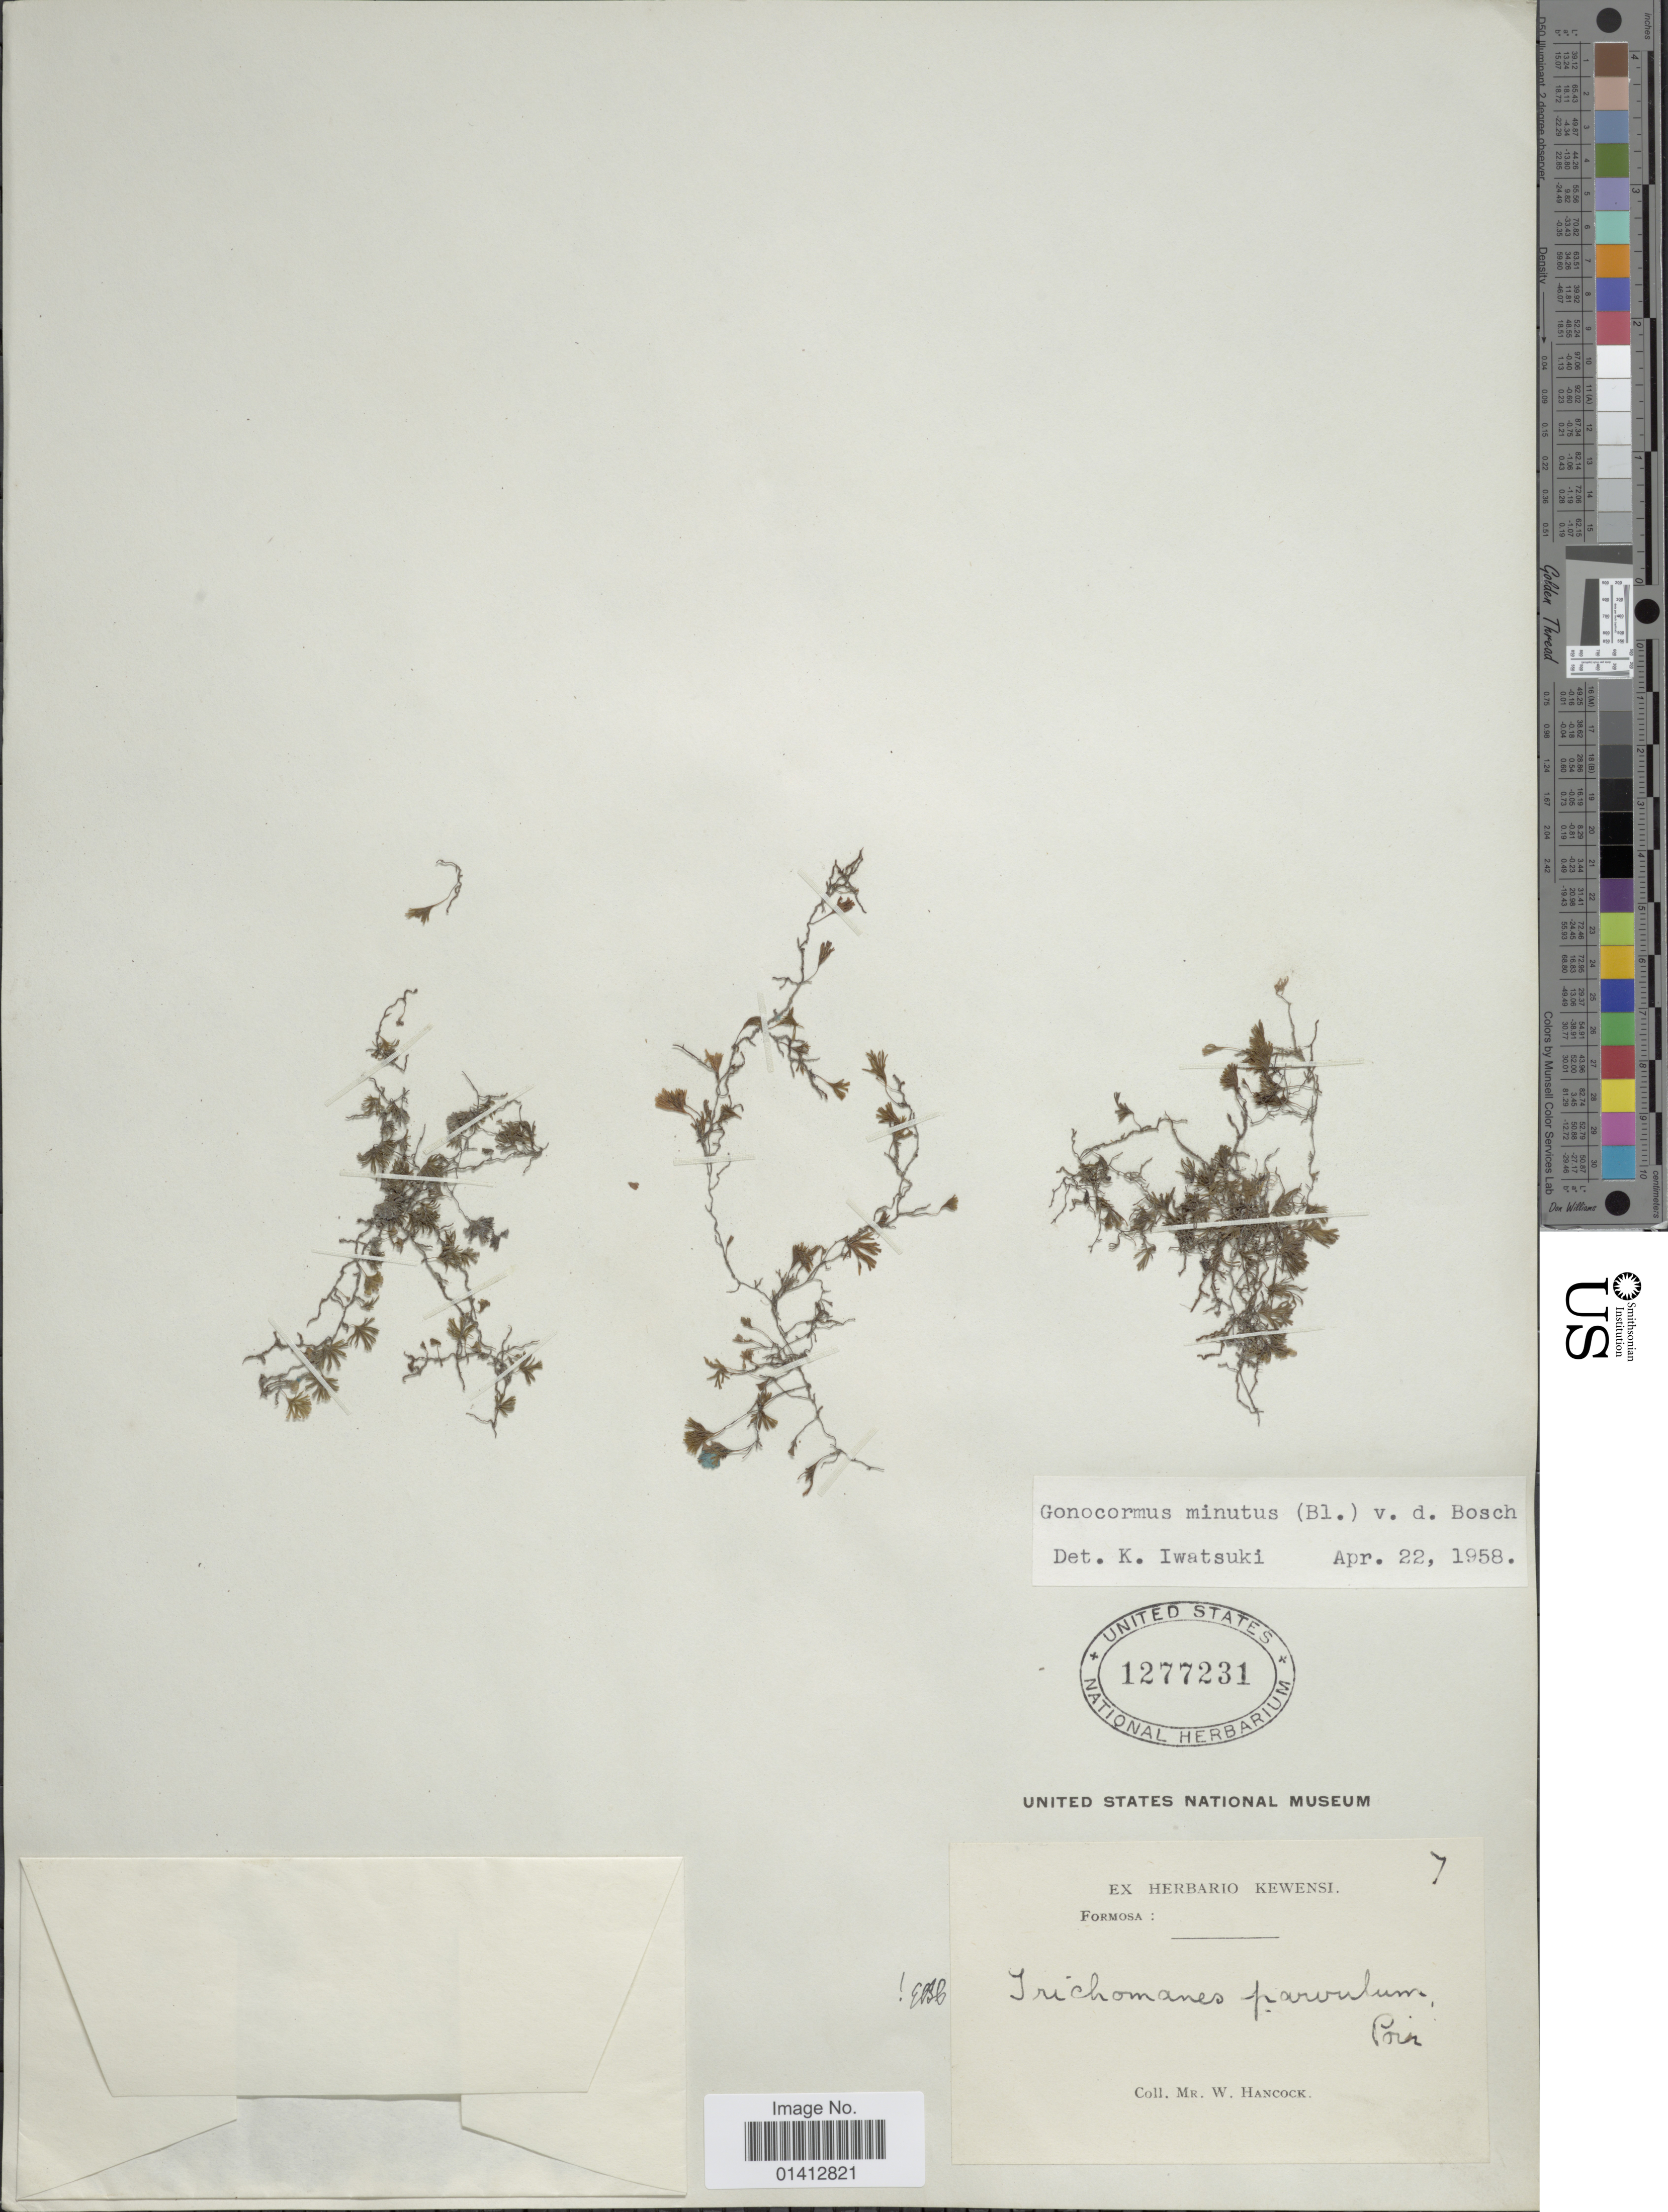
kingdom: Plantae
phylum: Tracheophyta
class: Polypodiopsida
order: Hymenophyllales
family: Hymenophyllaceae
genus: Crepidomanes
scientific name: Crepidomanes minutum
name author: (Blume) K. Iwats.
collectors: W. Hancock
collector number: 7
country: Taiwan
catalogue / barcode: US 1277231